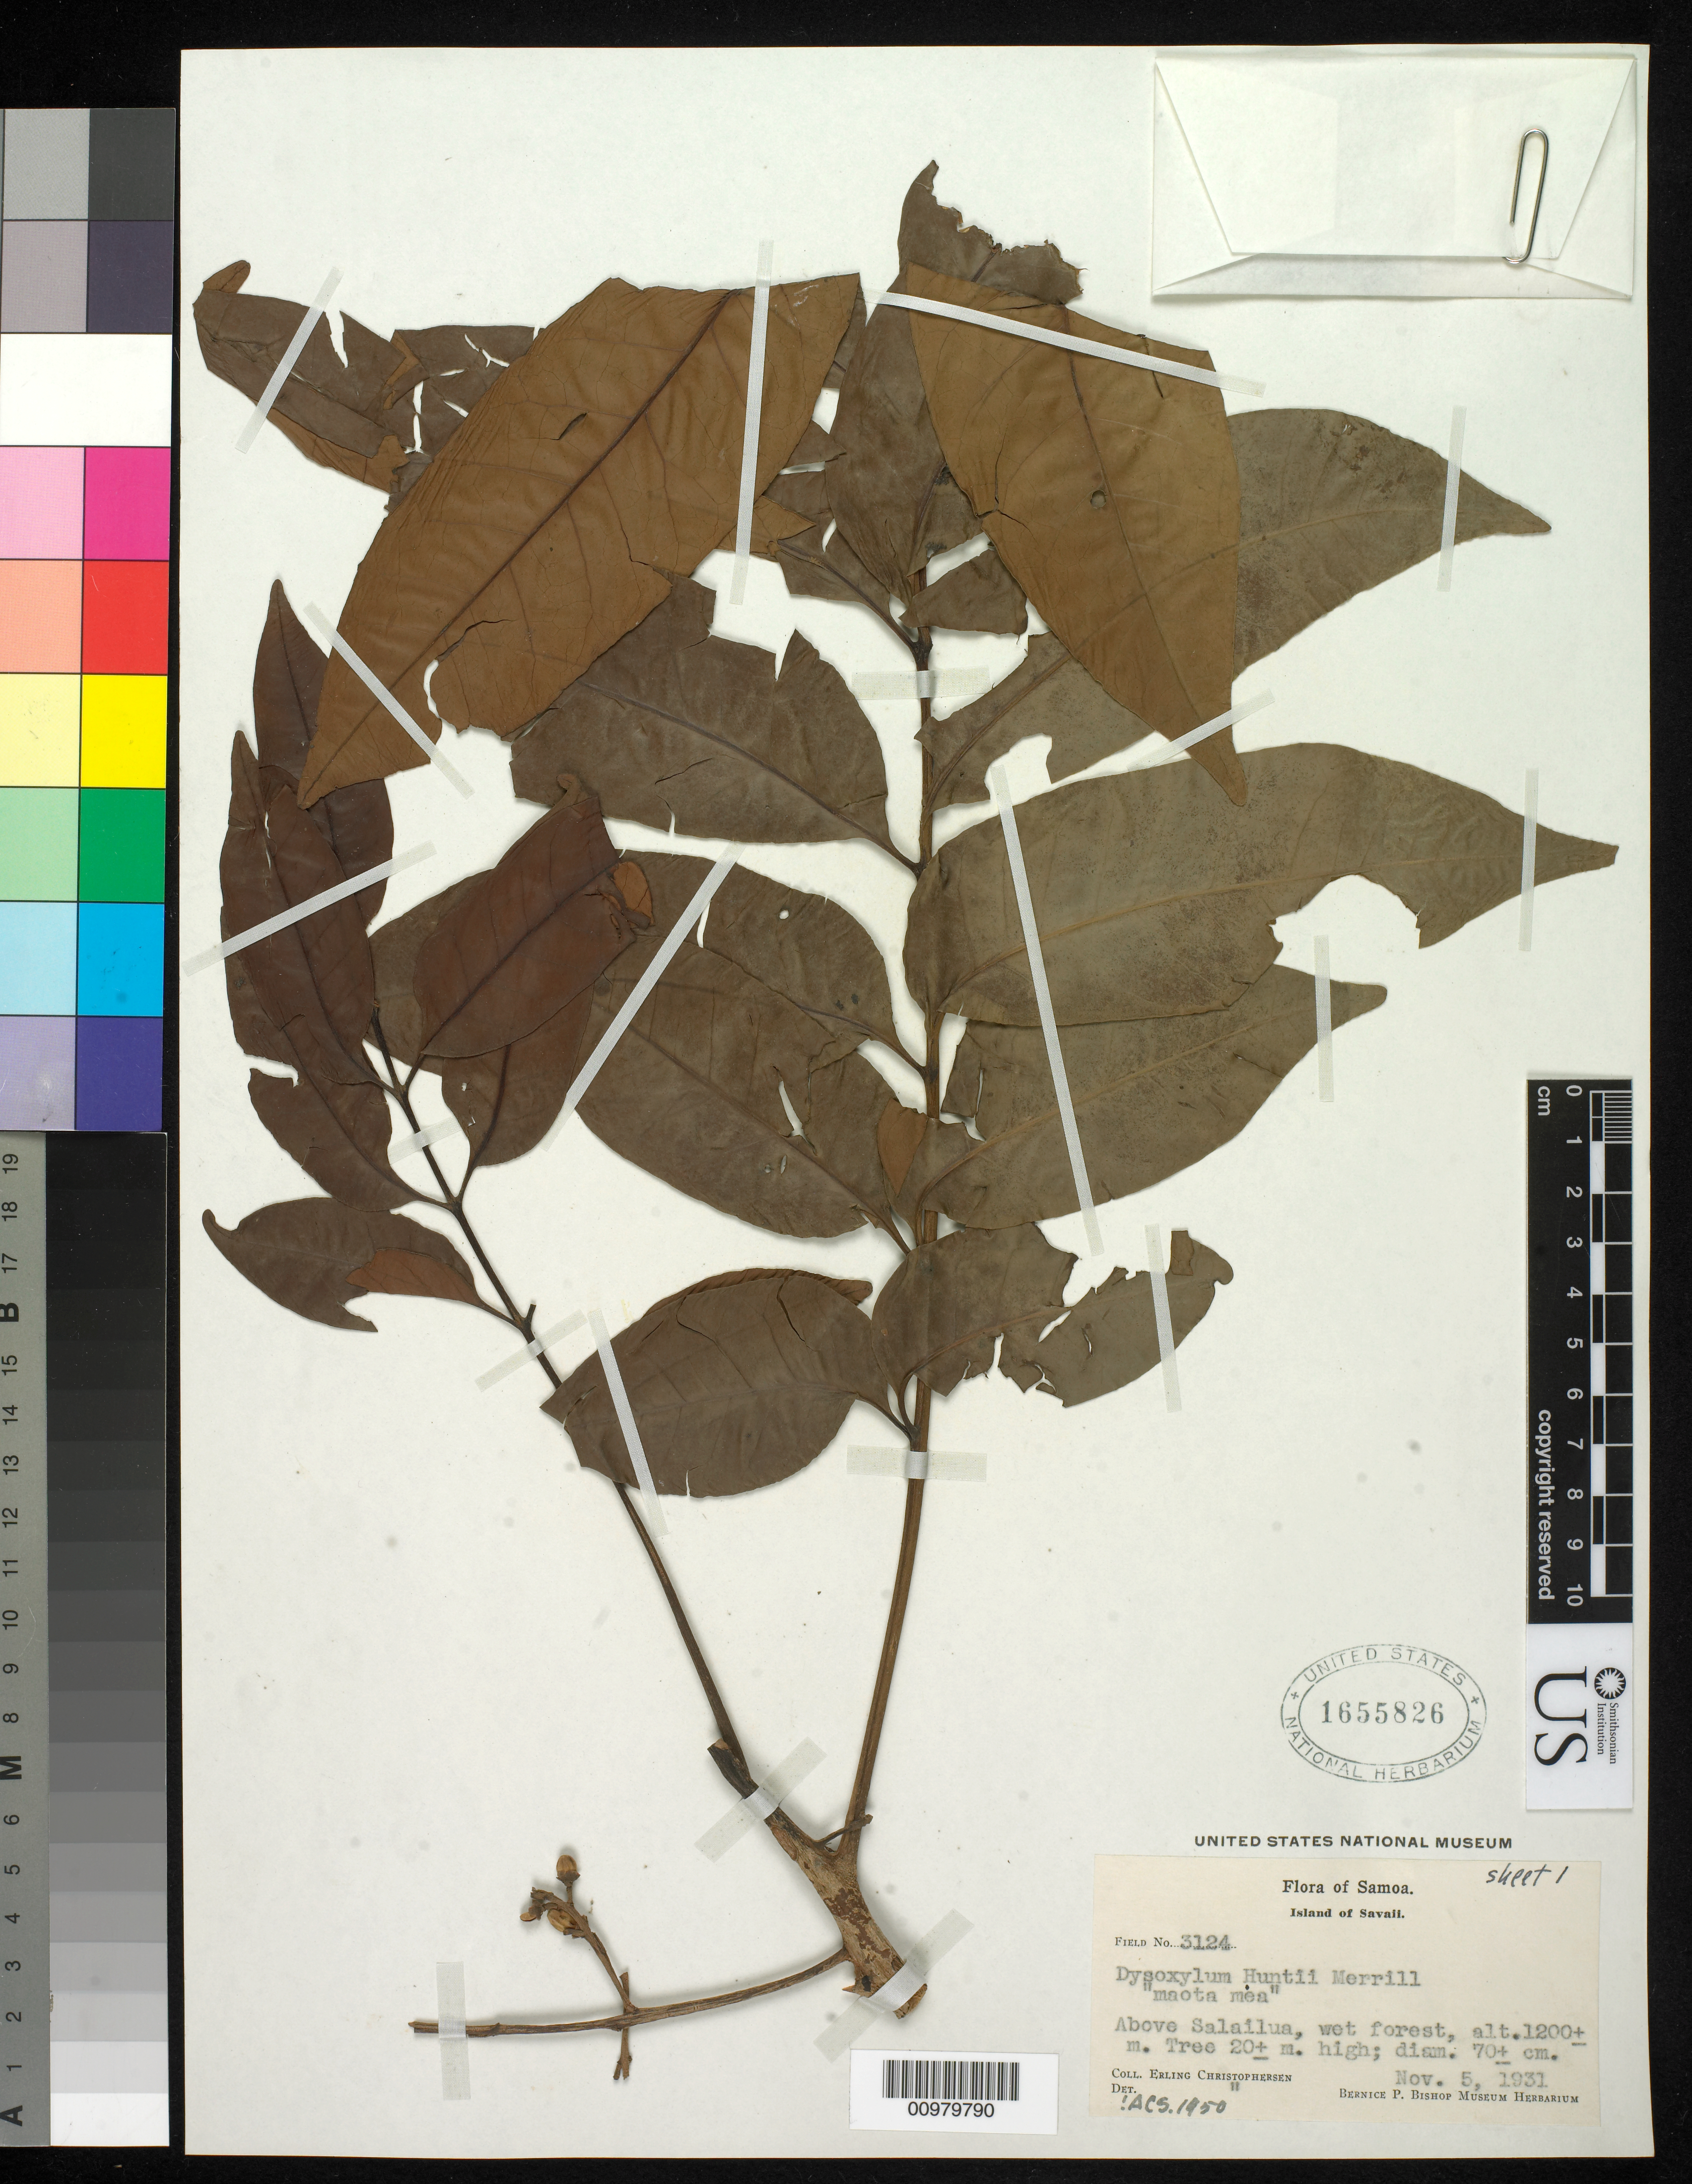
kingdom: Plantae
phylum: Tracheophyta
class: Magnoliopsida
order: Sapindales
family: Meliaceae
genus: Didymocheton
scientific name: Didymocheton huntii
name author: (Merr. ex Setch.) Harms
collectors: E. Christophersen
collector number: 3124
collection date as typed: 05 Nov 1931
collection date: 1931-11-05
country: Samoa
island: Savai'i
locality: Above Salailua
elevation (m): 1200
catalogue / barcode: US 1655826